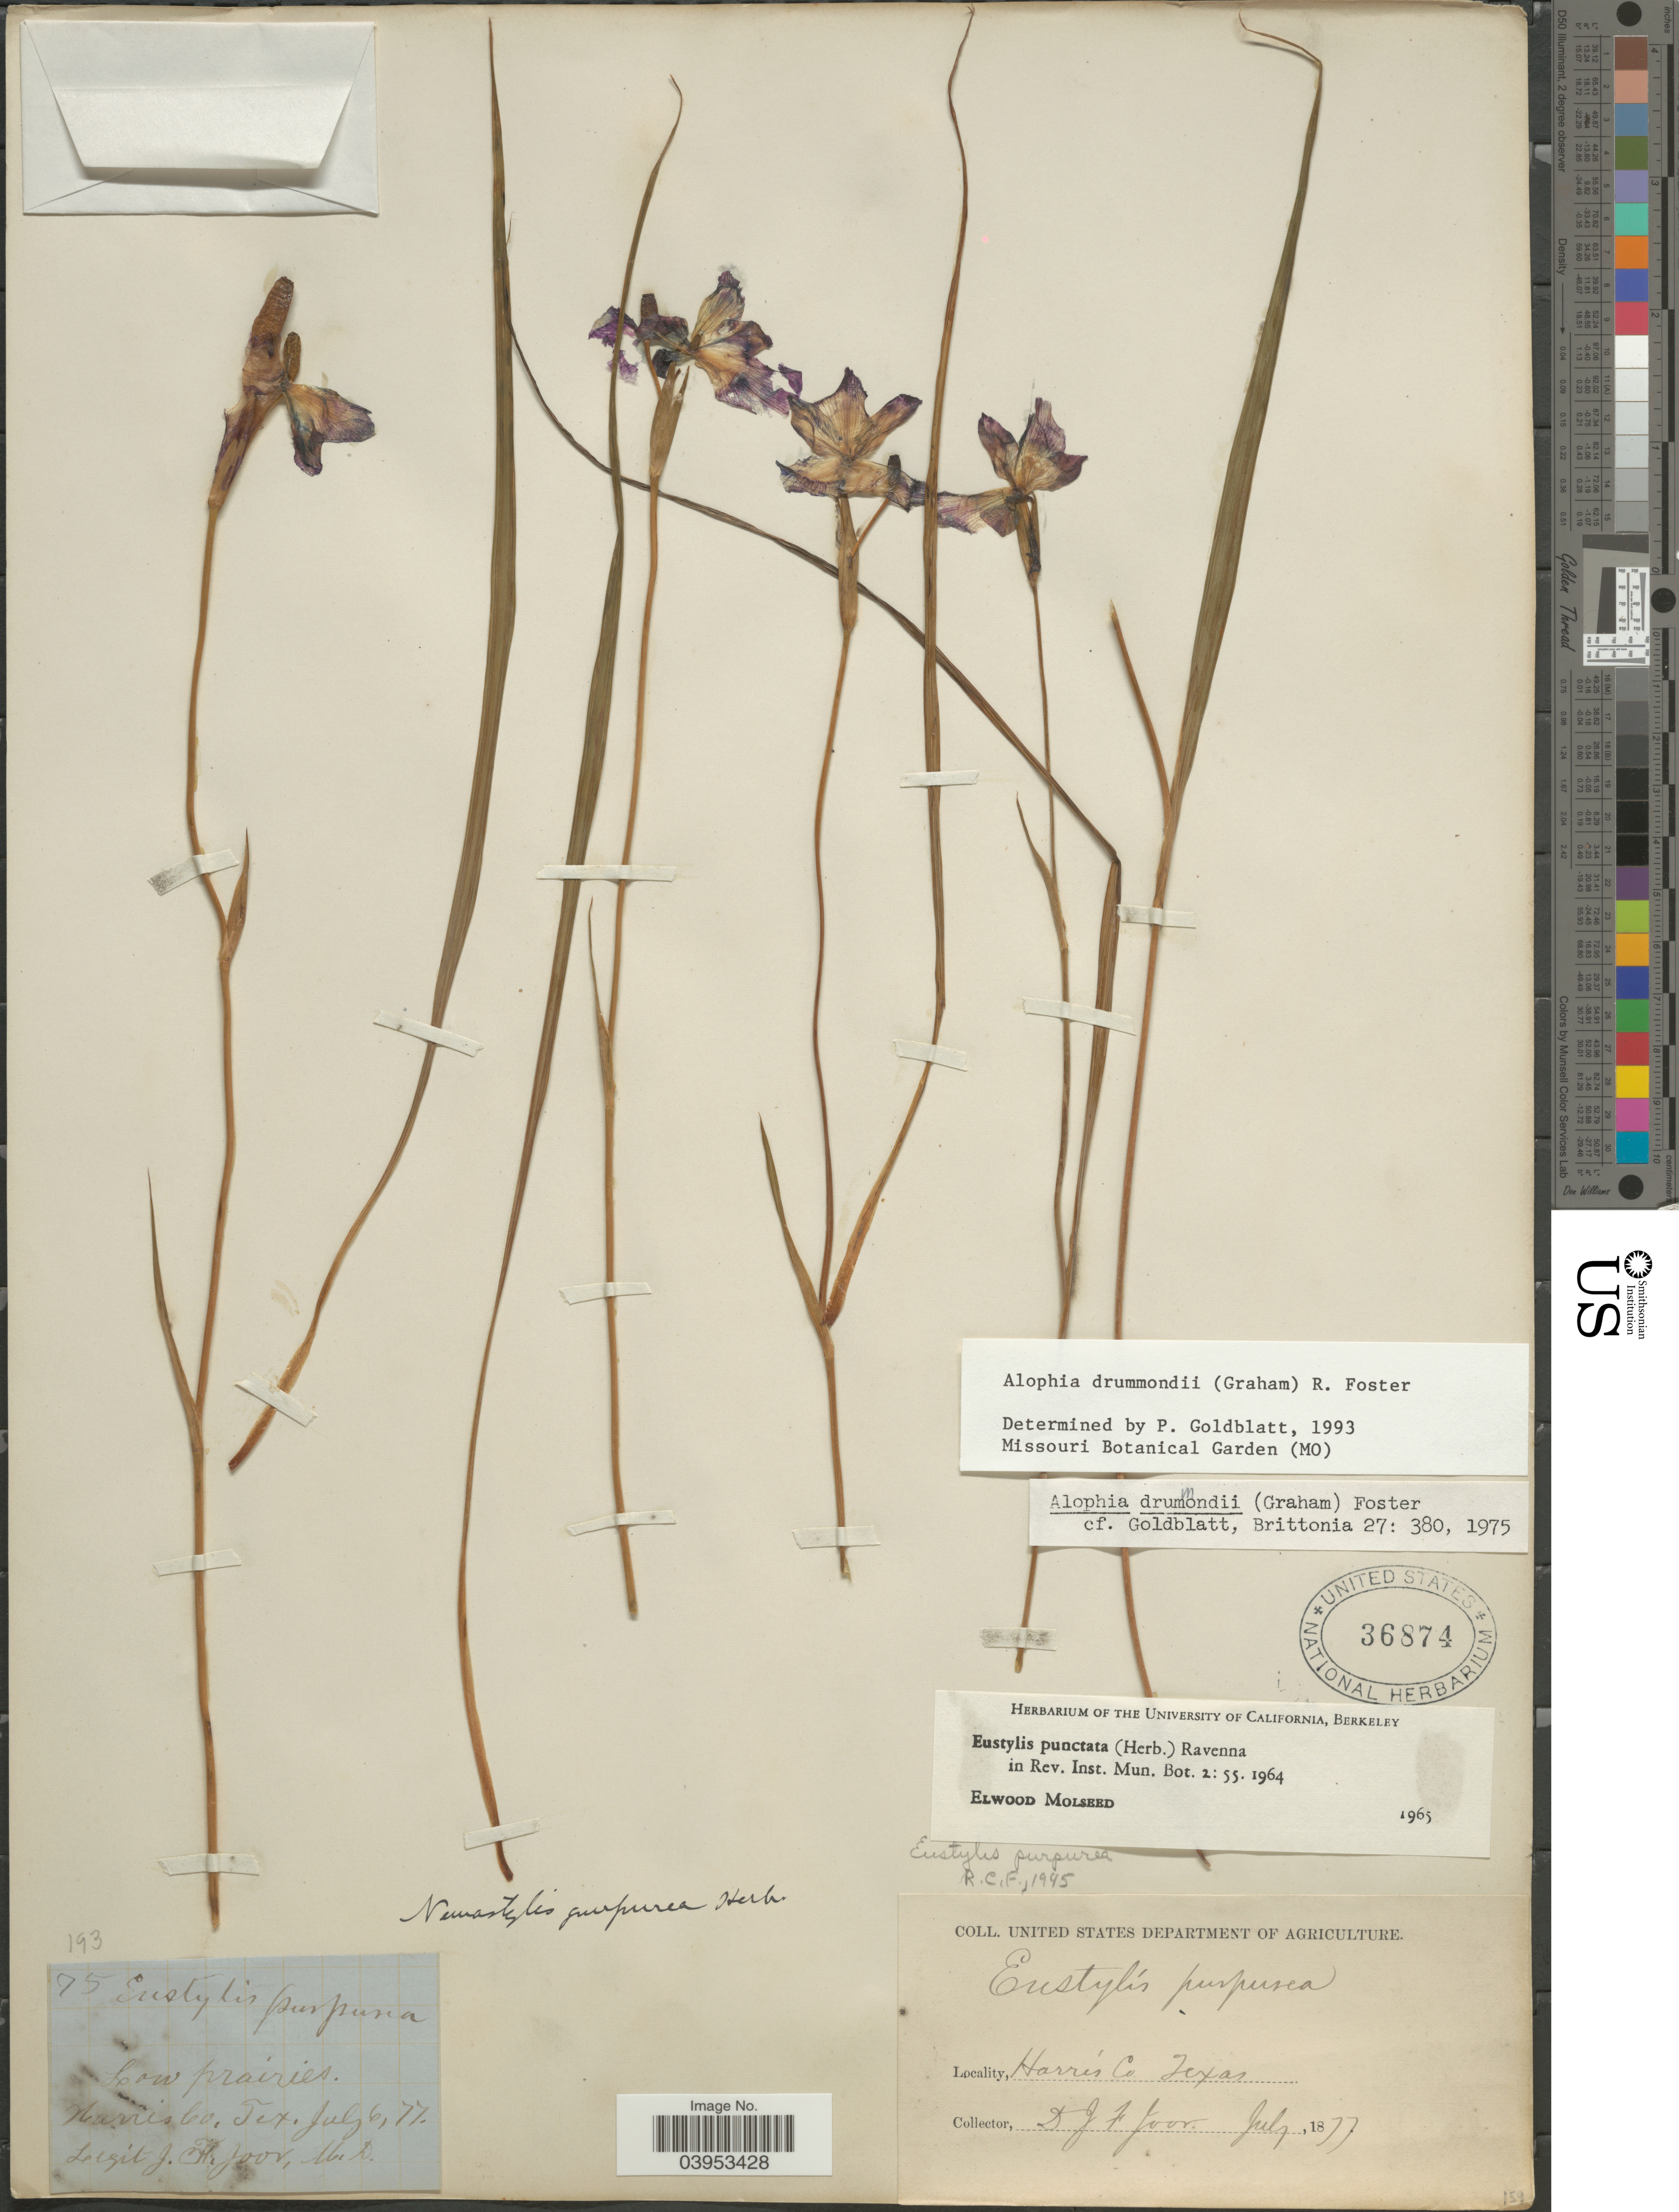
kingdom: Plantae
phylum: Tracheophyta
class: Liliopsida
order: Asparagales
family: Iridaceae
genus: Alophia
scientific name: Alophia drummondii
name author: (Graham) R.C. Foster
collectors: J. F. Joor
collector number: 75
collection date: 1877-07-06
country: United States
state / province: Texas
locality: Harris Co.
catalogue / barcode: US 36874